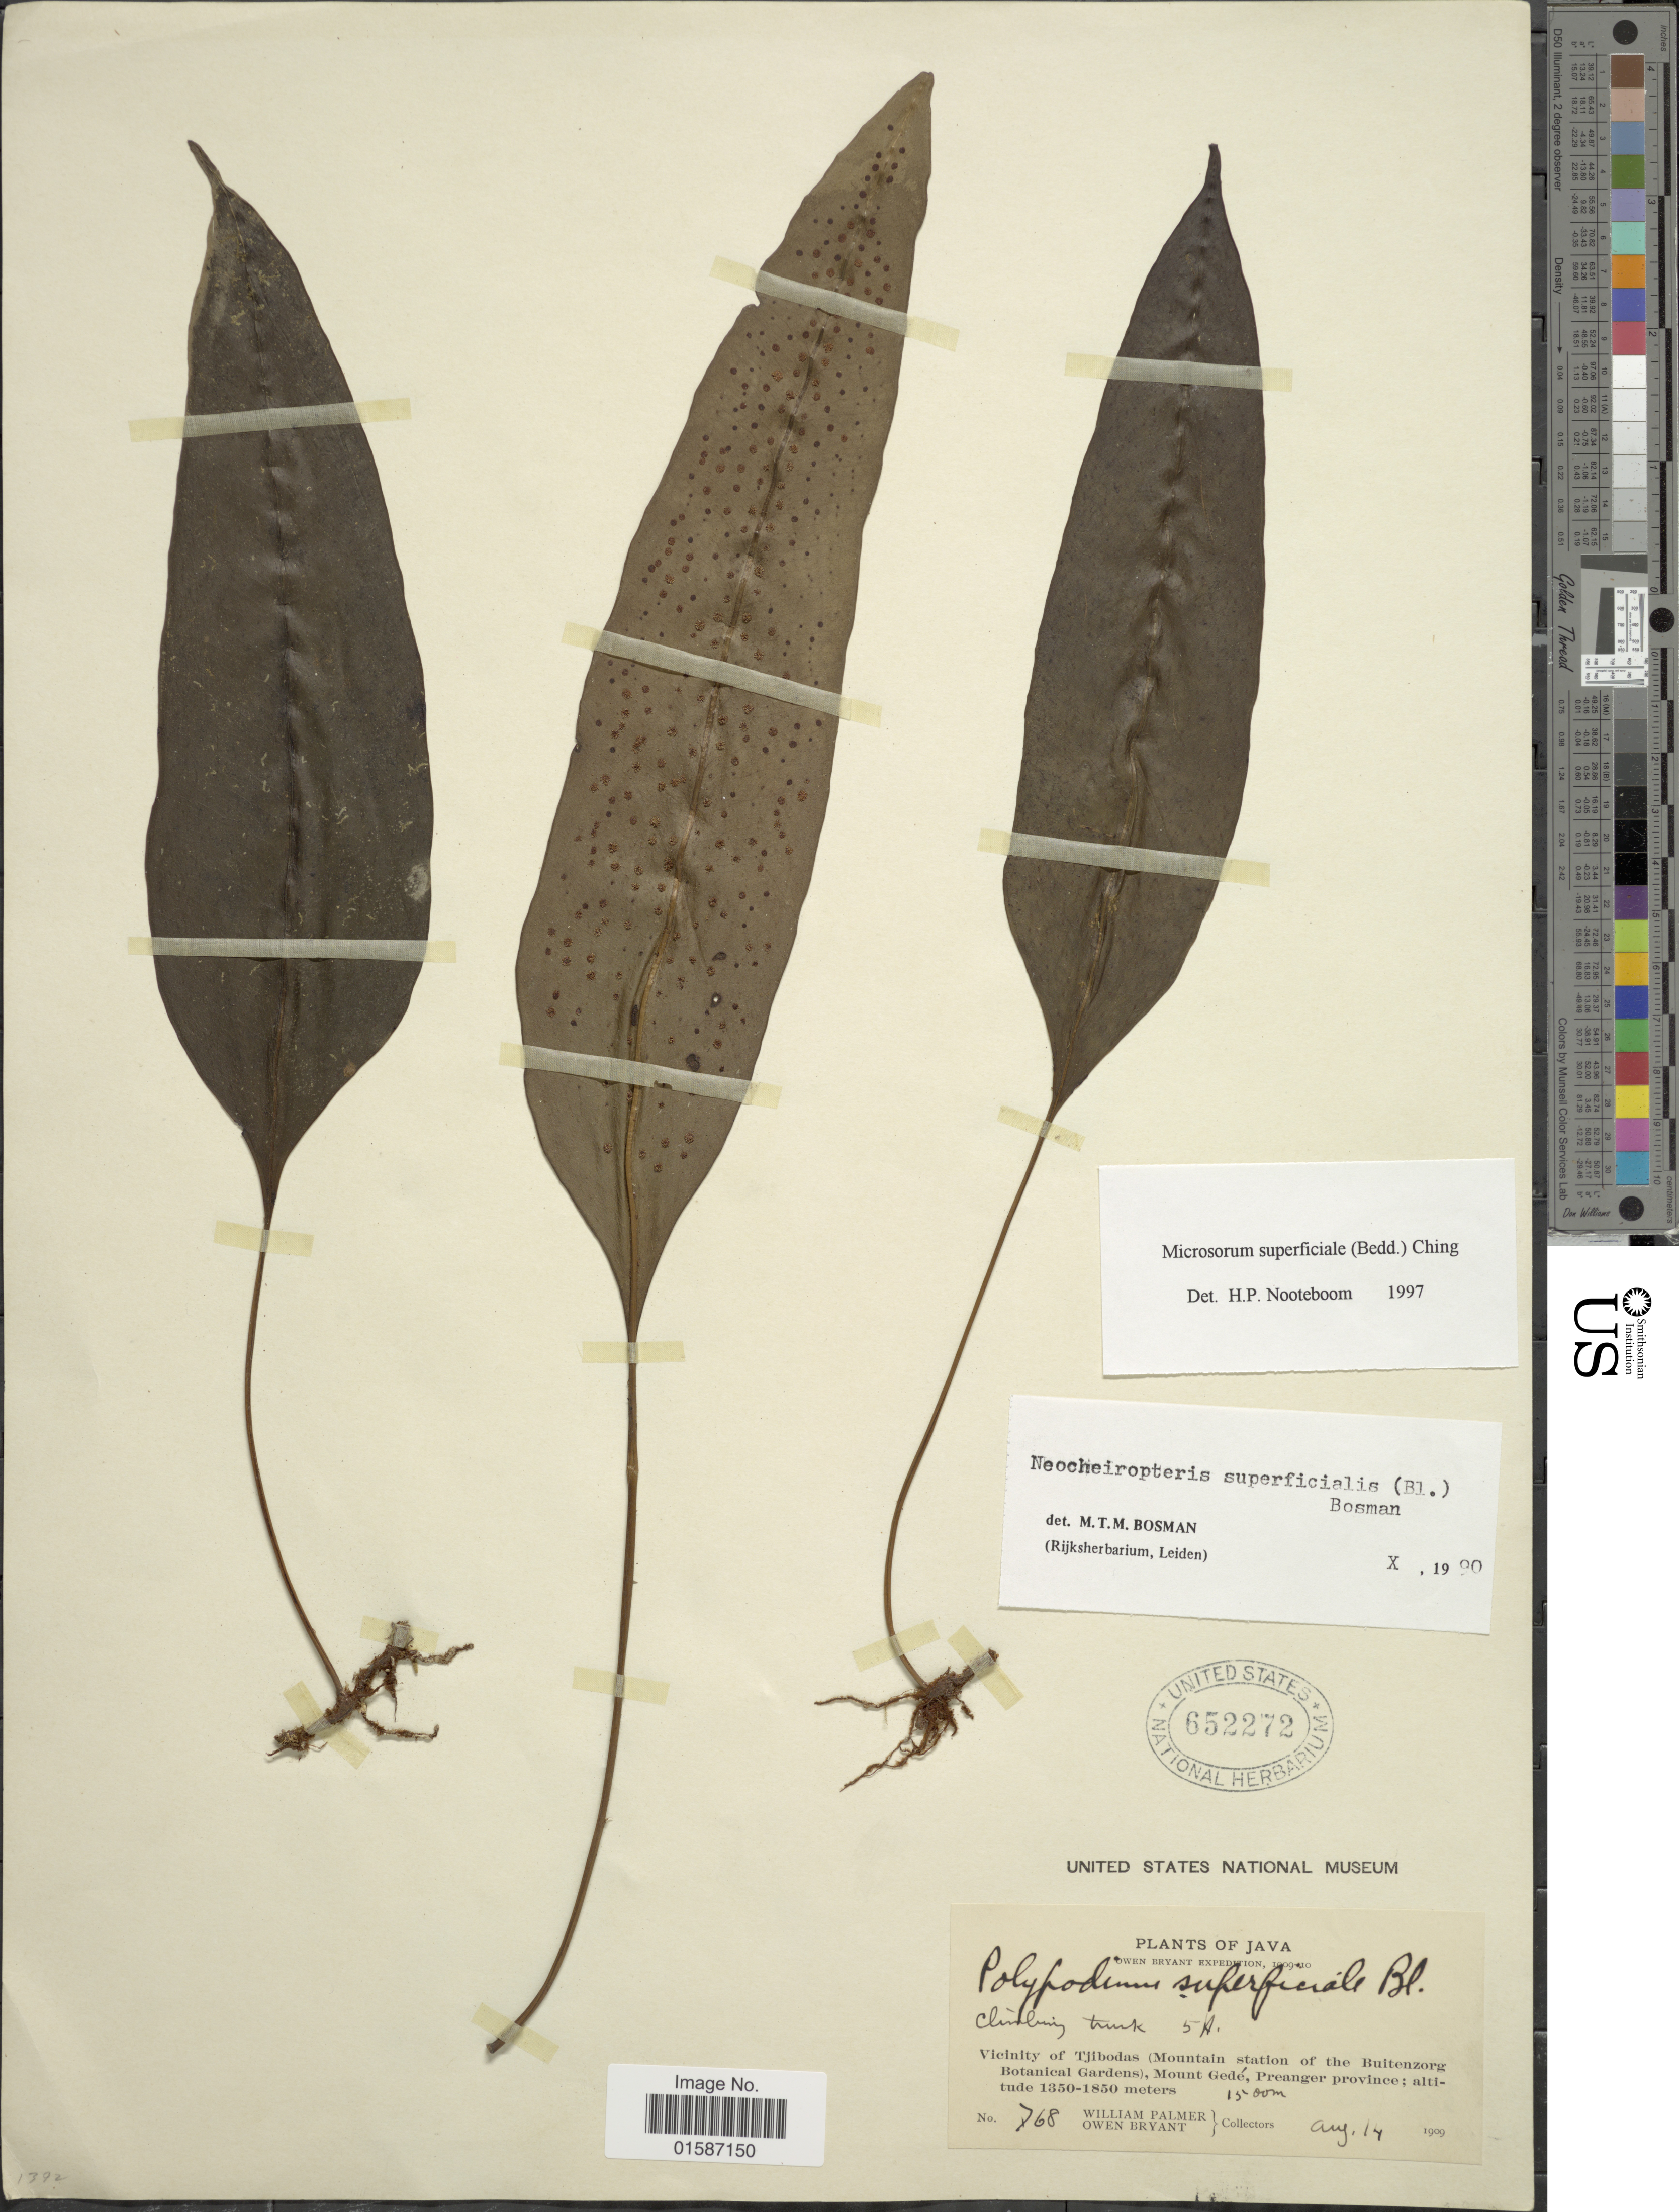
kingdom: Plantae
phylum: Tracheophyta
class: Polypodiopsida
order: Polypodiales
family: Polypodiaceae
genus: Lepidomicrosorium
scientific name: Lepidomicrosorium superficiale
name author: (Blume) Li S. Wang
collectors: W. Palmer & O. Bryant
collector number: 768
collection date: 1909-08-14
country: Indonesia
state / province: Java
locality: Vicinity of Tjibodas (Mountain station of the Buitenzorg Botanical Gardens), Mount Gedé, Preanger province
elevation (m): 1500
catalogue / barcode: US 652272